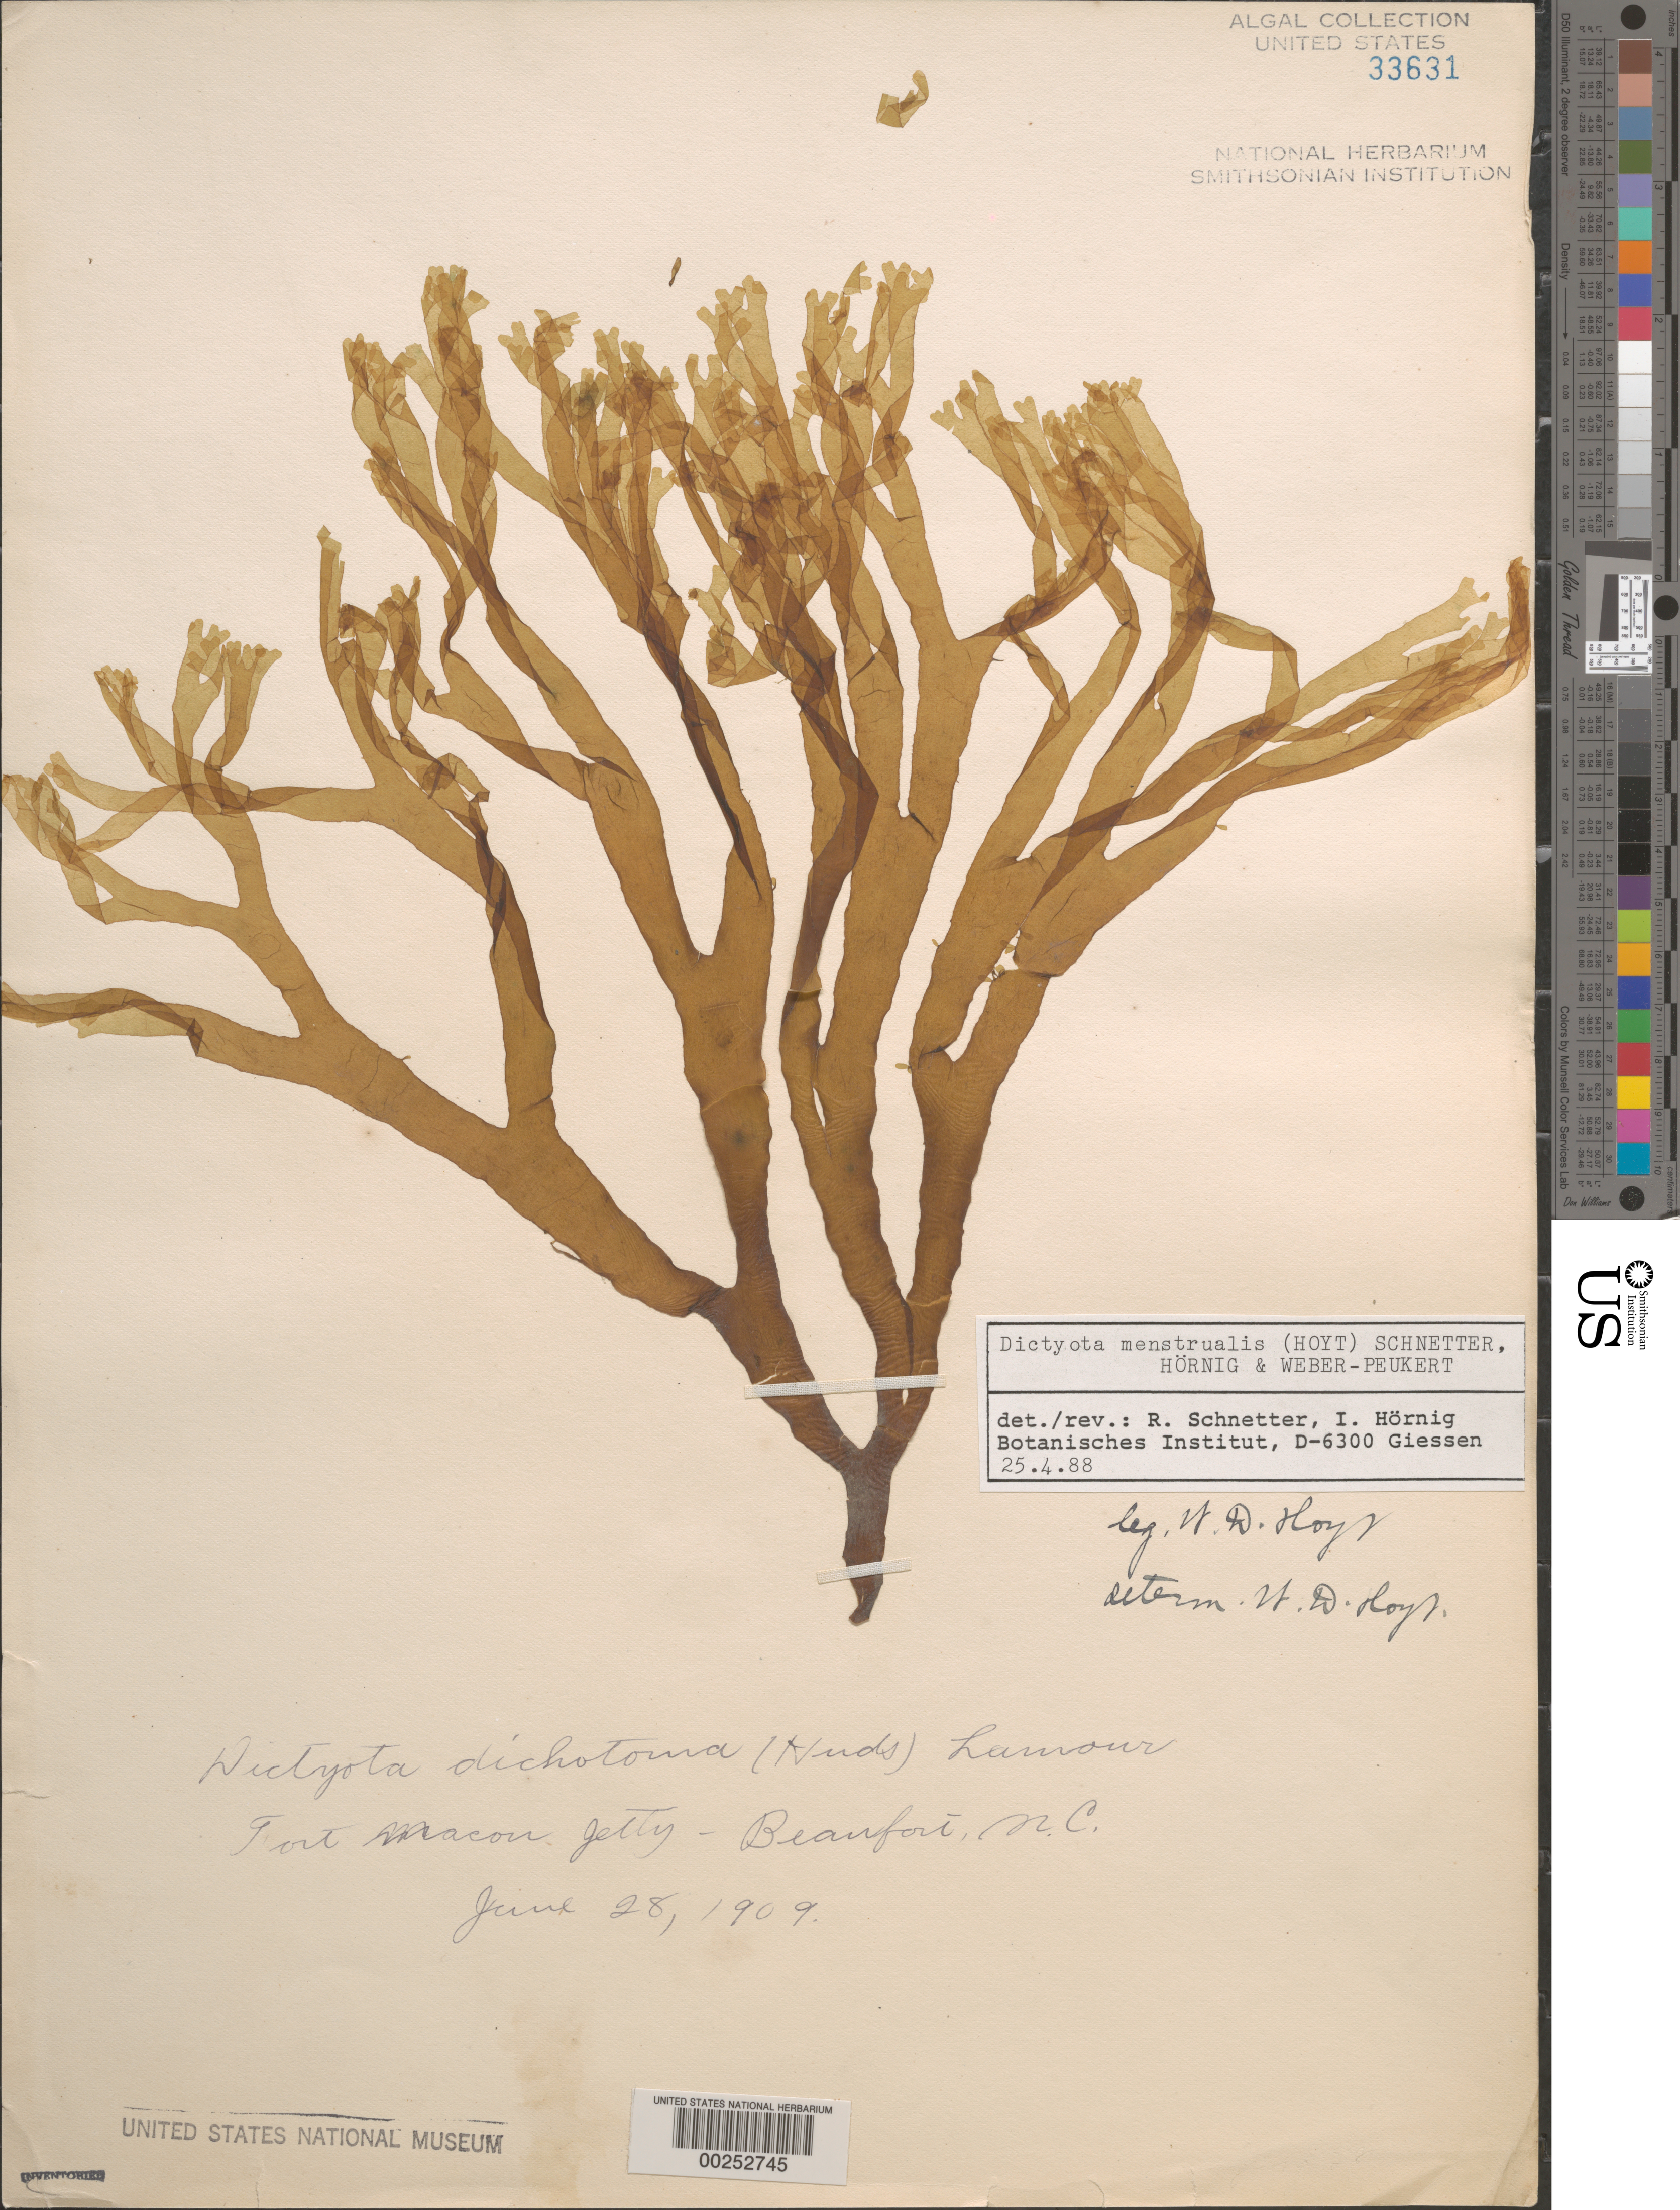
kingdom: Chromista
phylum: Ochrophyta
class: Phaeophyceae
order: Dictyotales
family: Dictyotaceae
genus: Dictyota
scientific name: Dictyota menstrualis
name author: (Hoyt) Schnetter et al.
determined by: Schnetter, R.; Hörnig, I.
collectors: W. D. Hoyt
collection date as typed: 28 Jun 1909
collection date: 1909-06-28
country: United States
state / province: North Carolina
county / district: Carteret County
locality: Beaufort, Fort Macon jetty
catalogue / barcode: US 33631